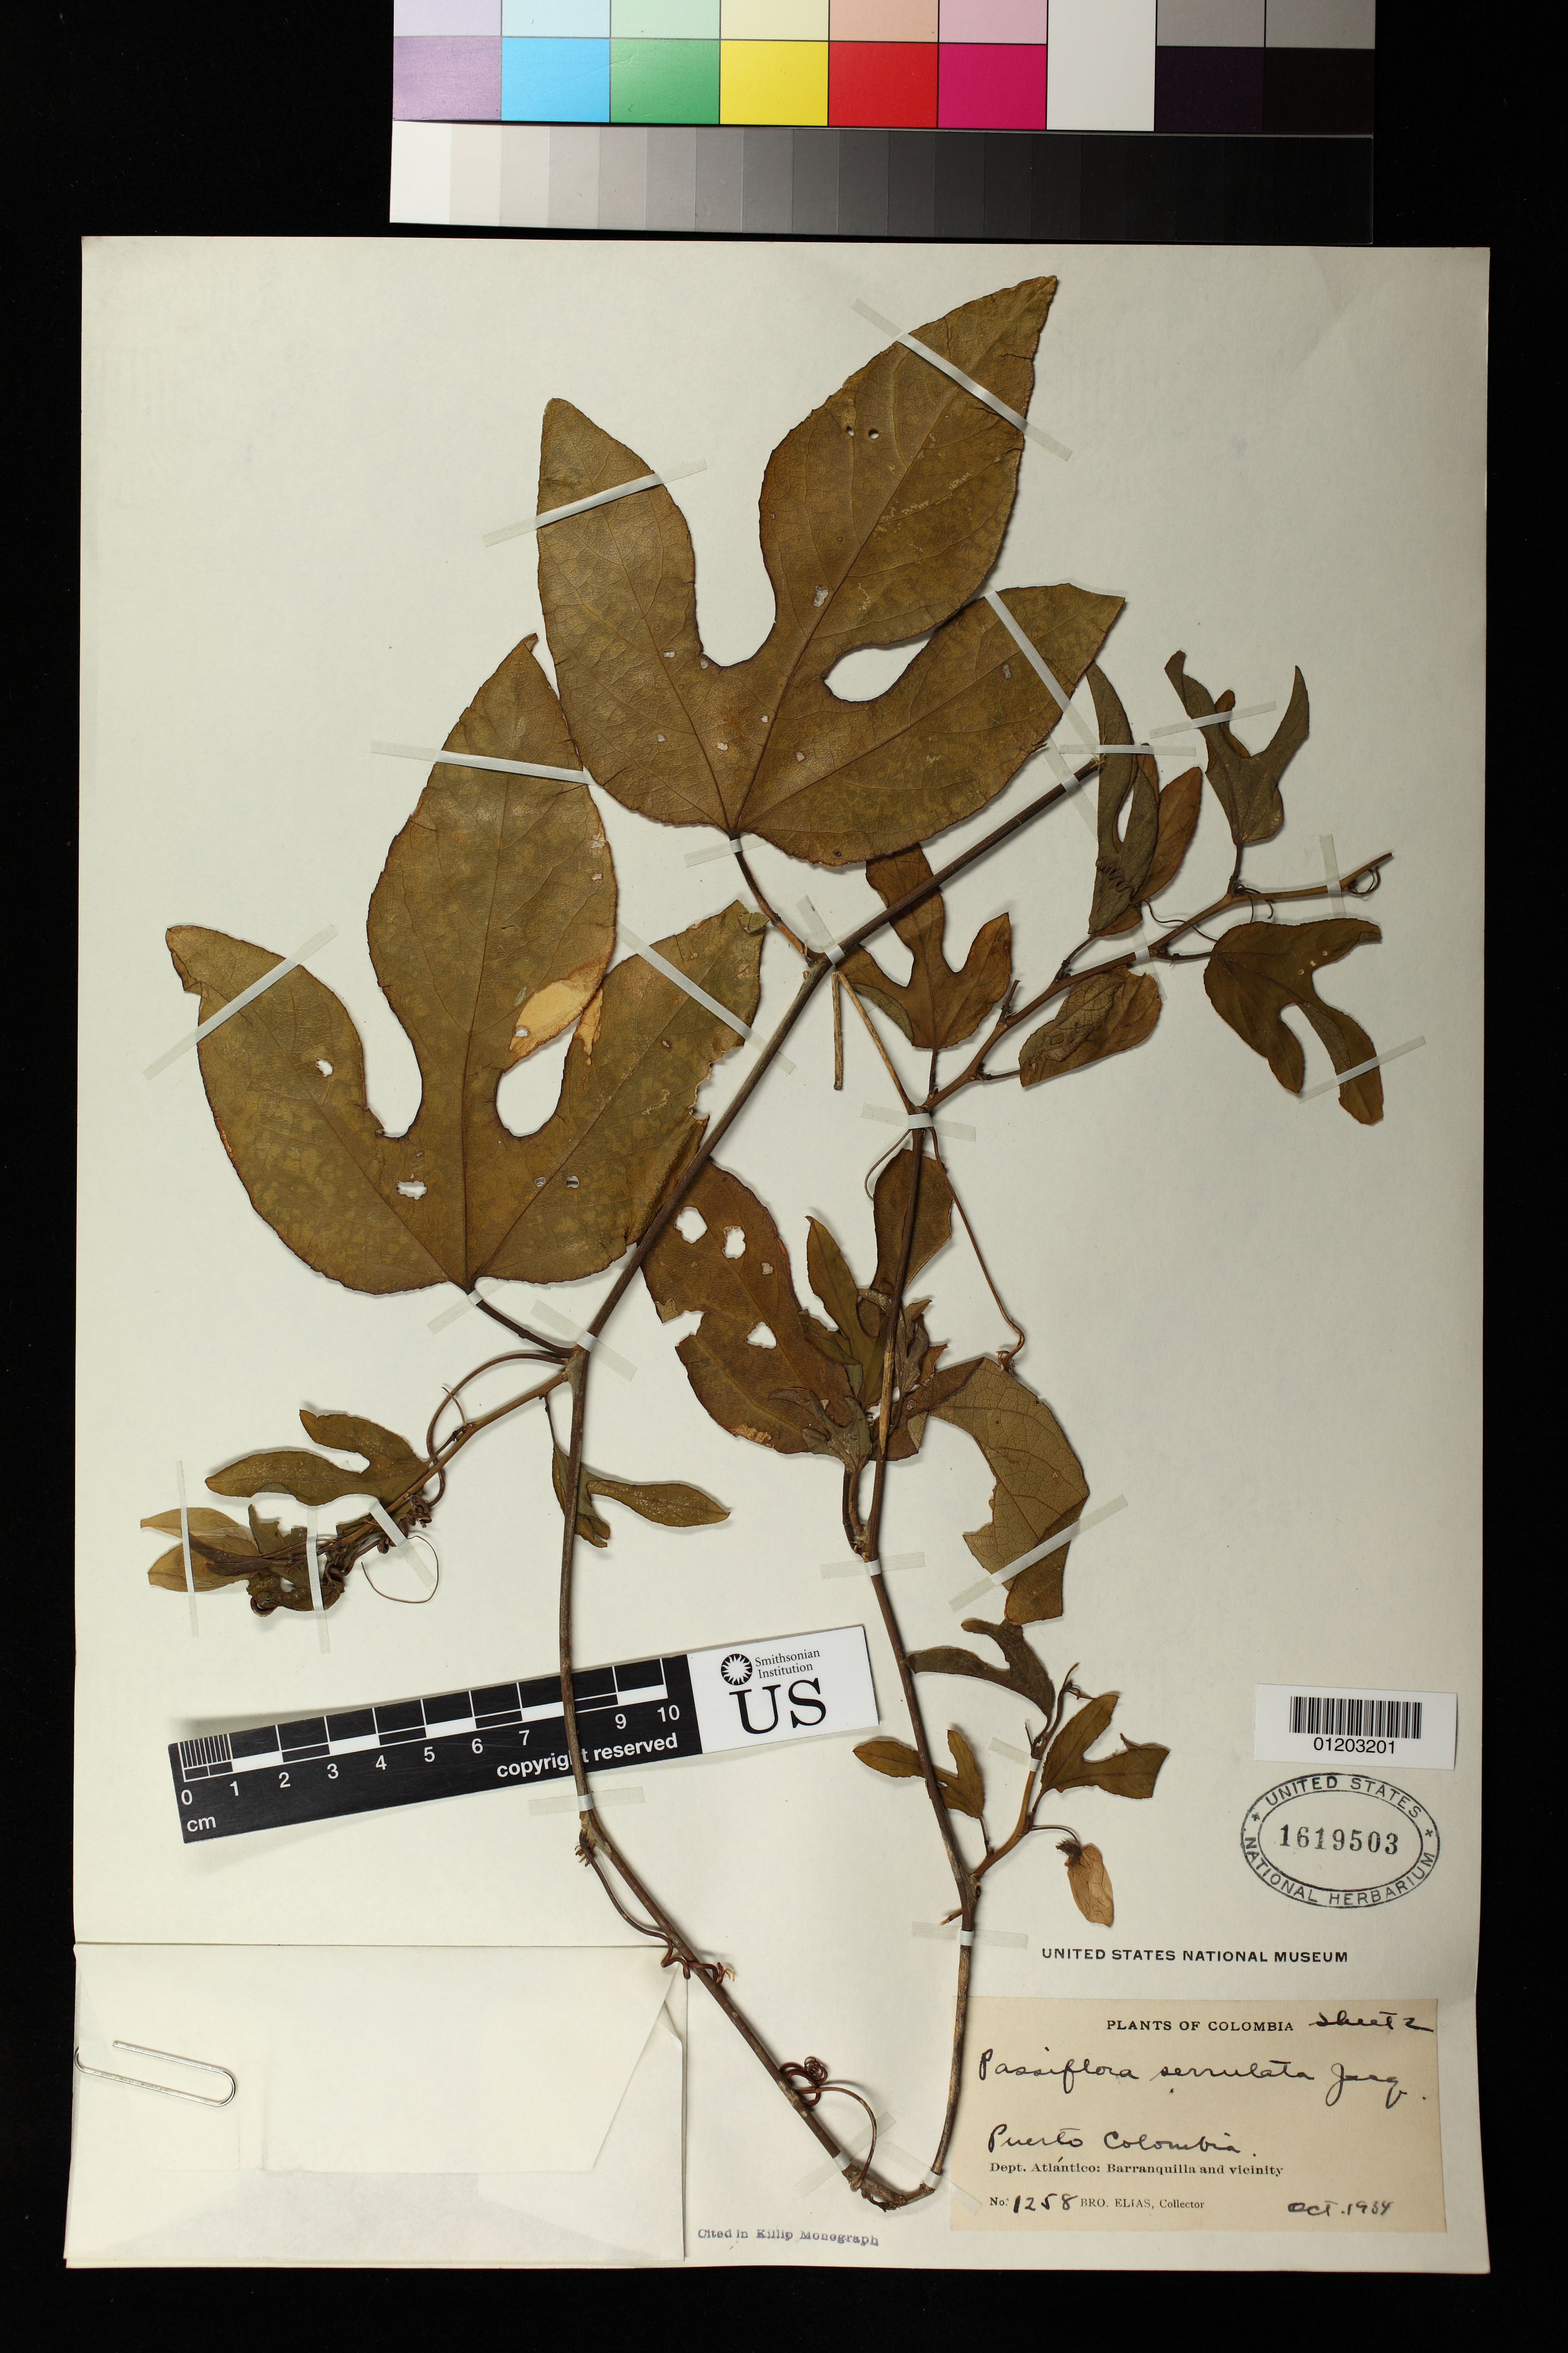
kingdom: Plantae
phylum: Tracheophyta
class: Magnoliopsida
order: Malpighiales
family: Passifloraceae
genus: Passiflora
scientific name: Passiflora serrulata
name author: Jacq.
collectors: Bro. Elias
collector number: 1258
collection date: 1934-10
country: Colombia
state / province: Atlántico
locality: Puerto Colombia. Dept. Atlantico: Barranquilla and vicinity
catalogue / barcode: US 1619503